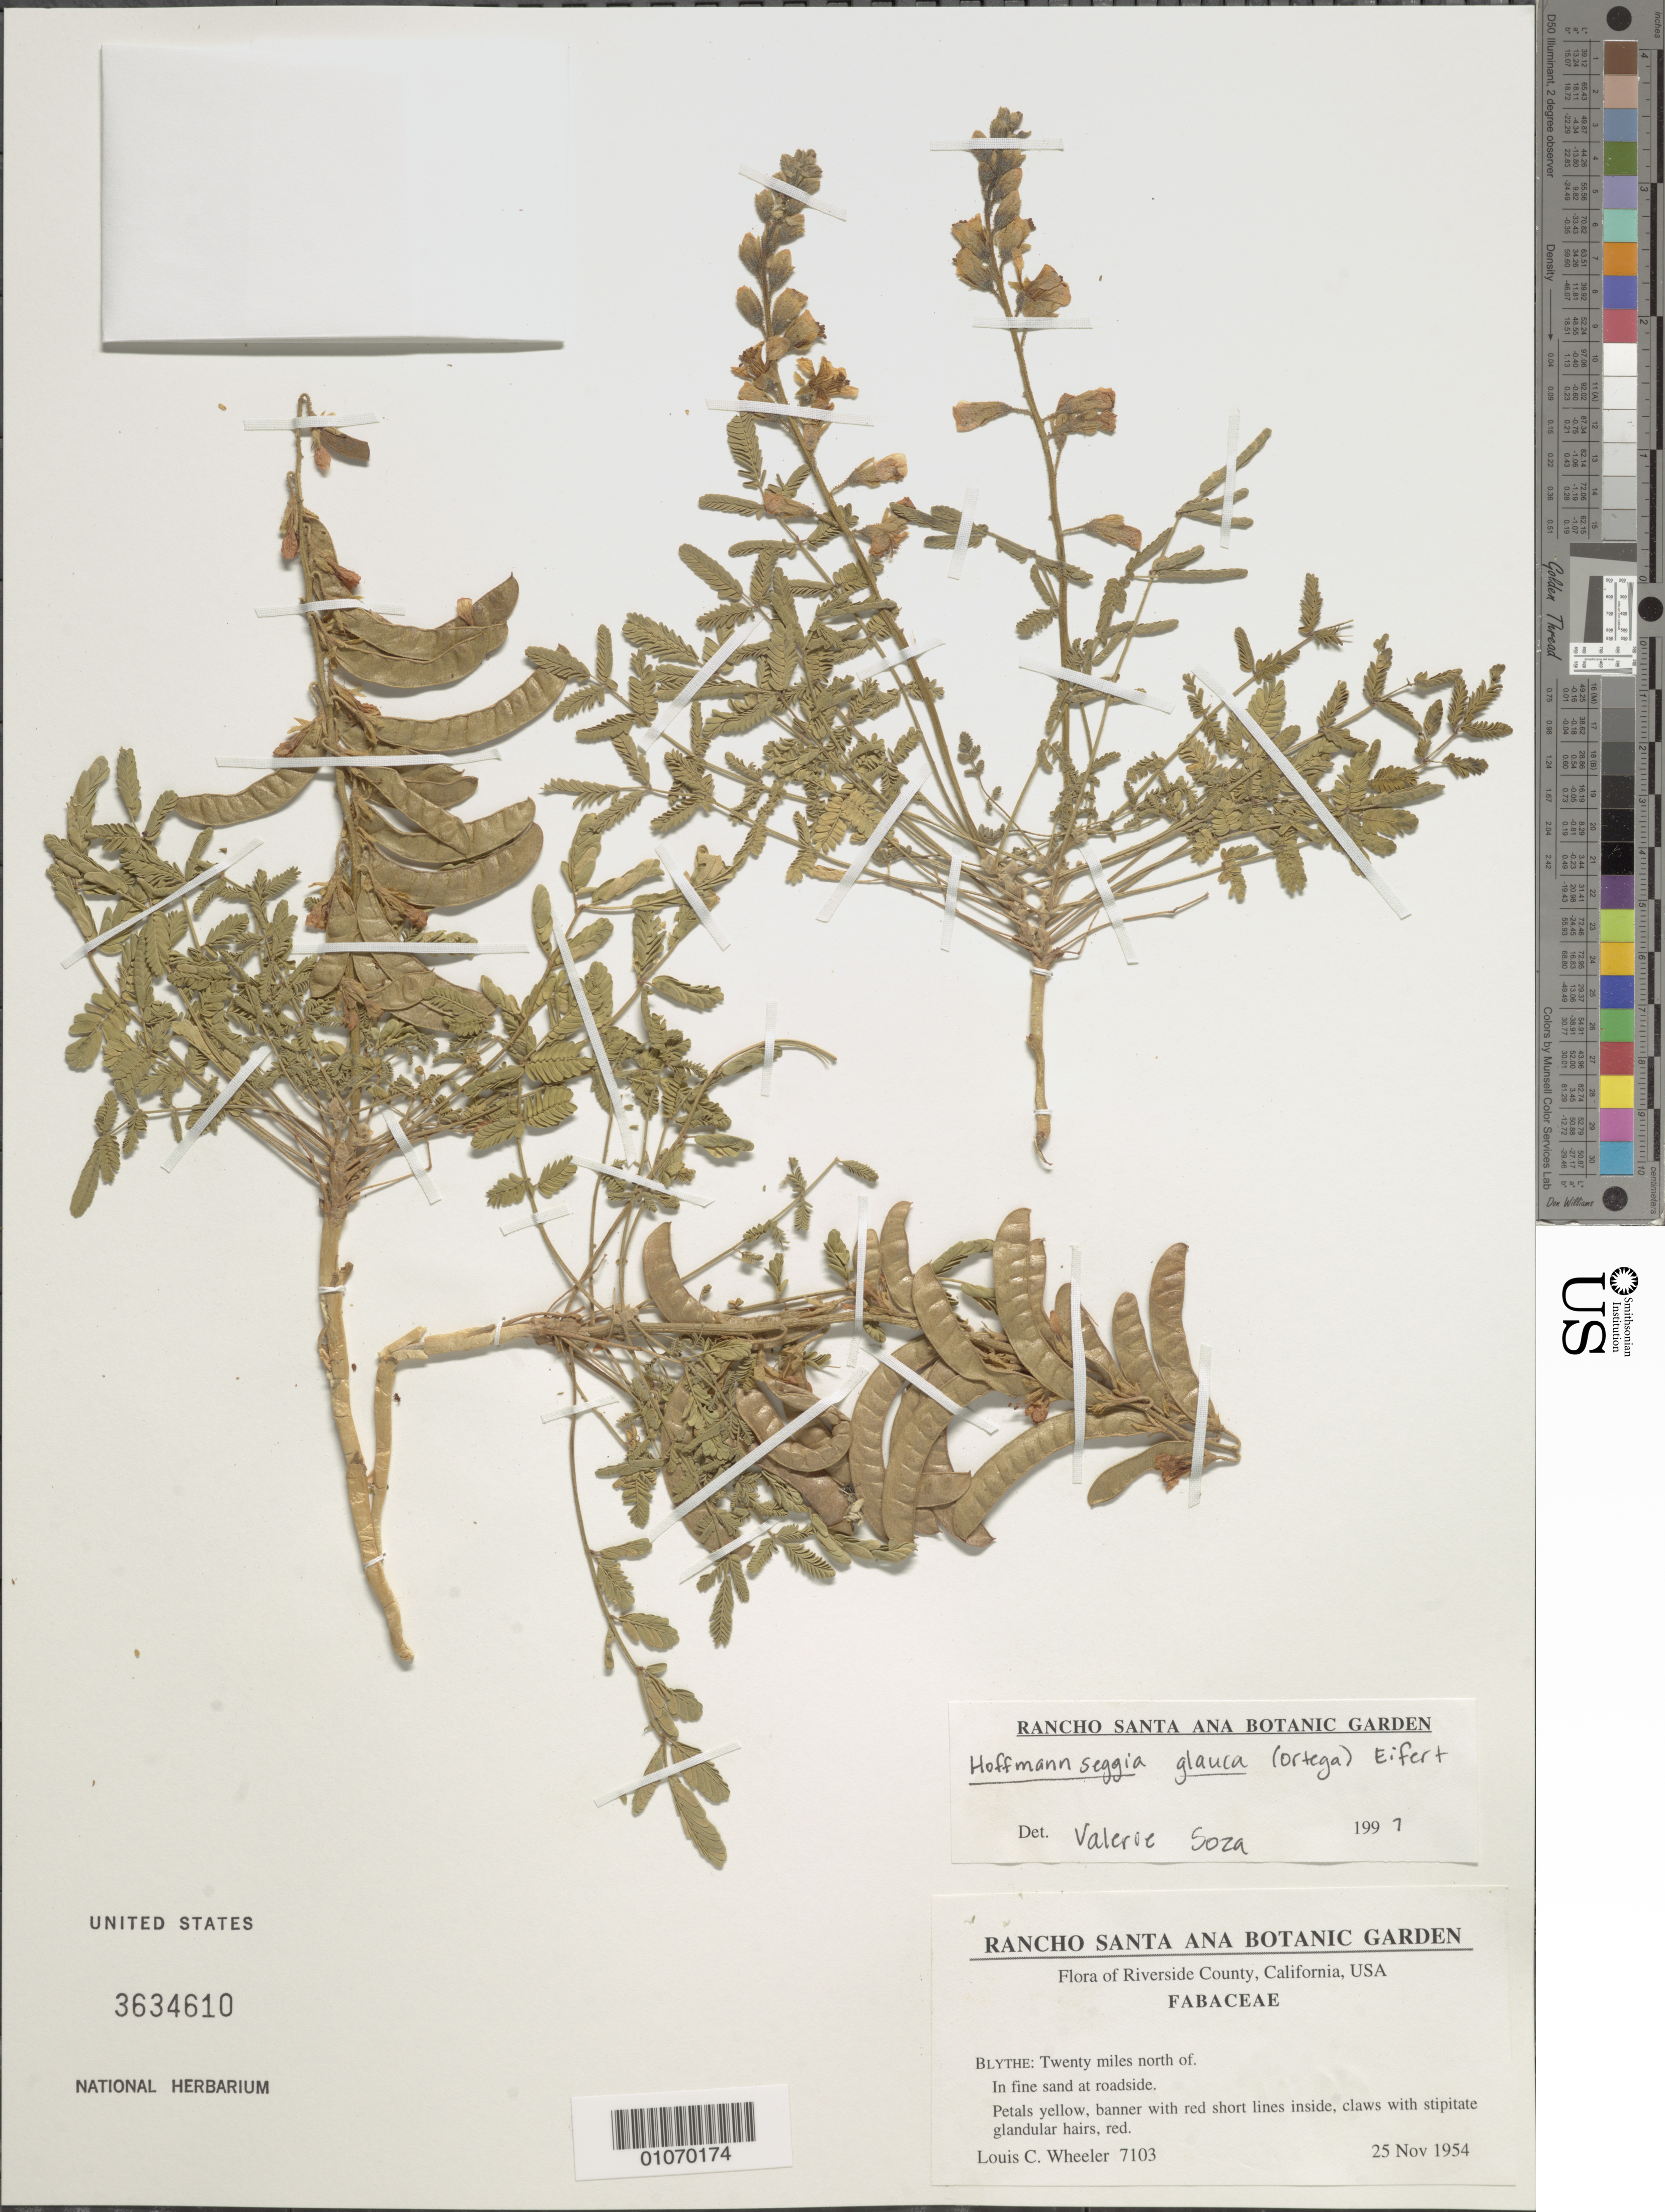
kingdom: Plantae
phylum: Tracheophyta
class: Magnoliopsida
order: Fabales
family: Fabaceae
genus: Hoffmannseggia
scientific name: Hoffmannseggia glauca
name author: (Ortega) Eifert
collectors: L. C. Wheeler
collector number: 7103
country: United States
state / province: California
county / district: Riverside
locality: N of Blythe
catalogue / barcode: US 3634610